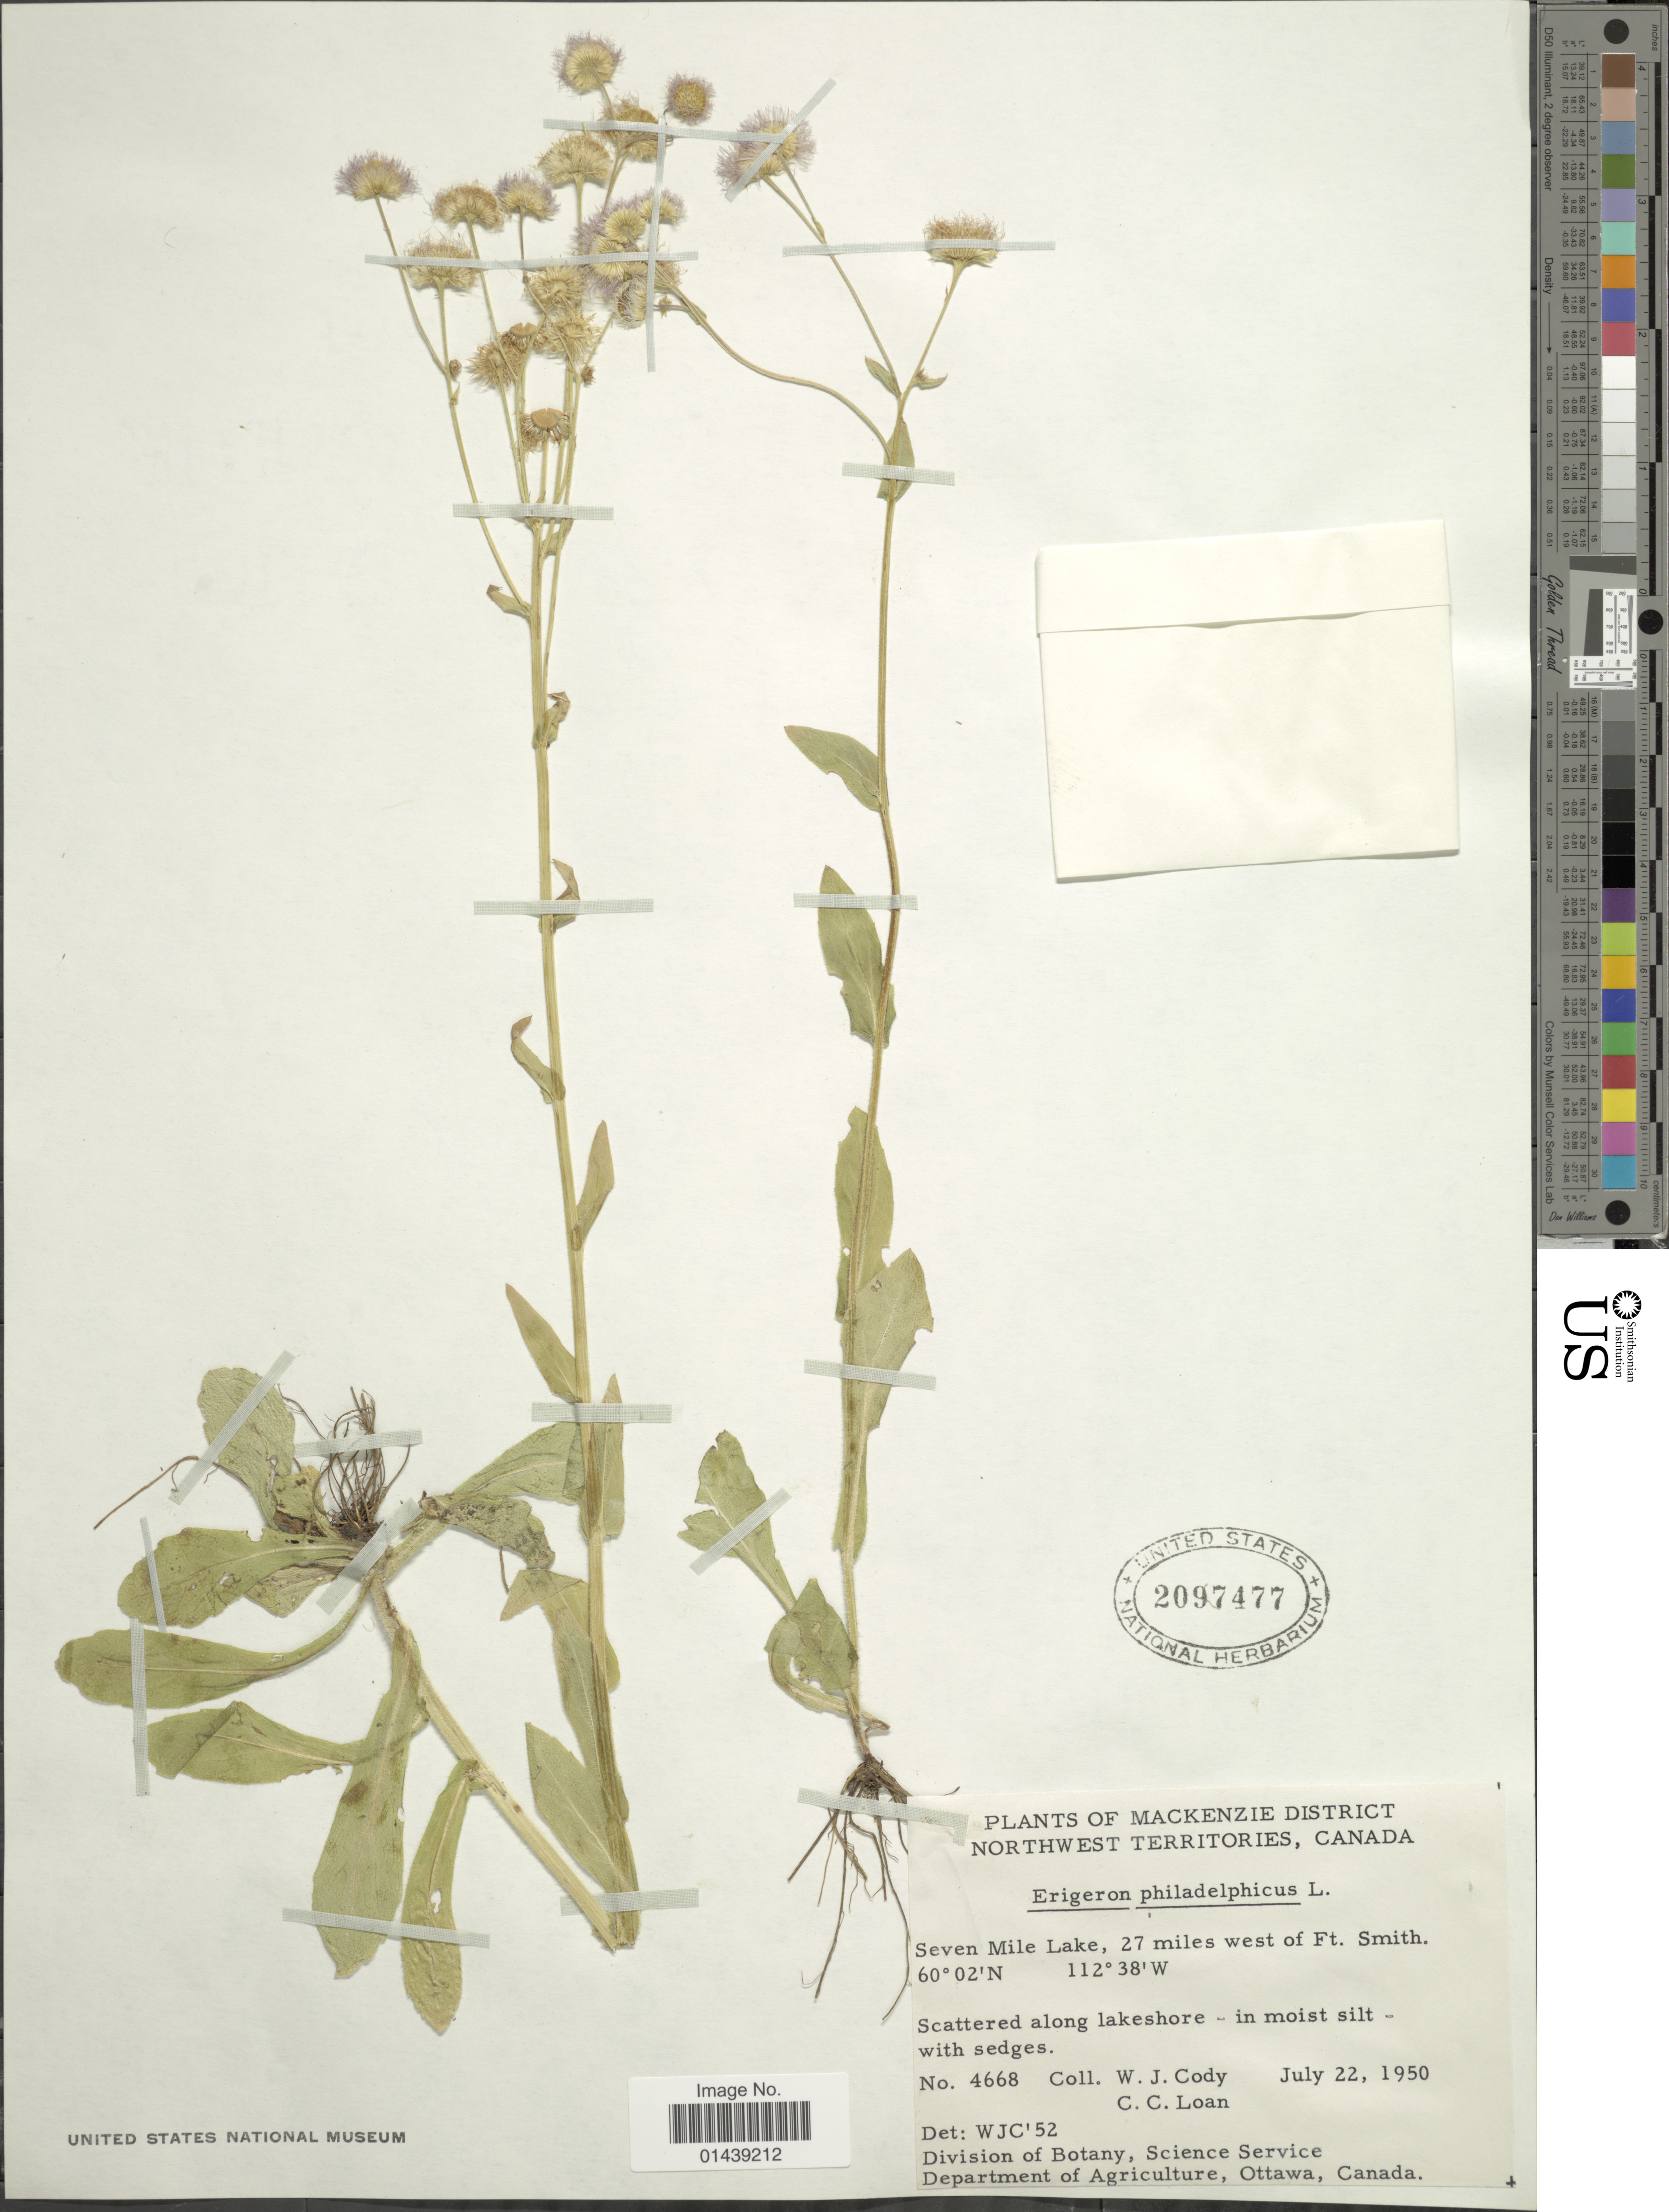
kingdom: Plantae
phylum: Tracheophyta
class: Magnoliopsida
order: Asterales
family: Asteraceae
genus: Erigeron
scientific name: Erigeron philadelphicus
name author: L.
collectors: W. Cody & C. Loan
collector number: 4668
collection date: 1950-07-22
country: Canada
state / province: Northwest Territories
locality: Mackenzie District. Seven Mile Lake, 27 miles west of Ft. Smith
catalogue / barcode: US 2097477